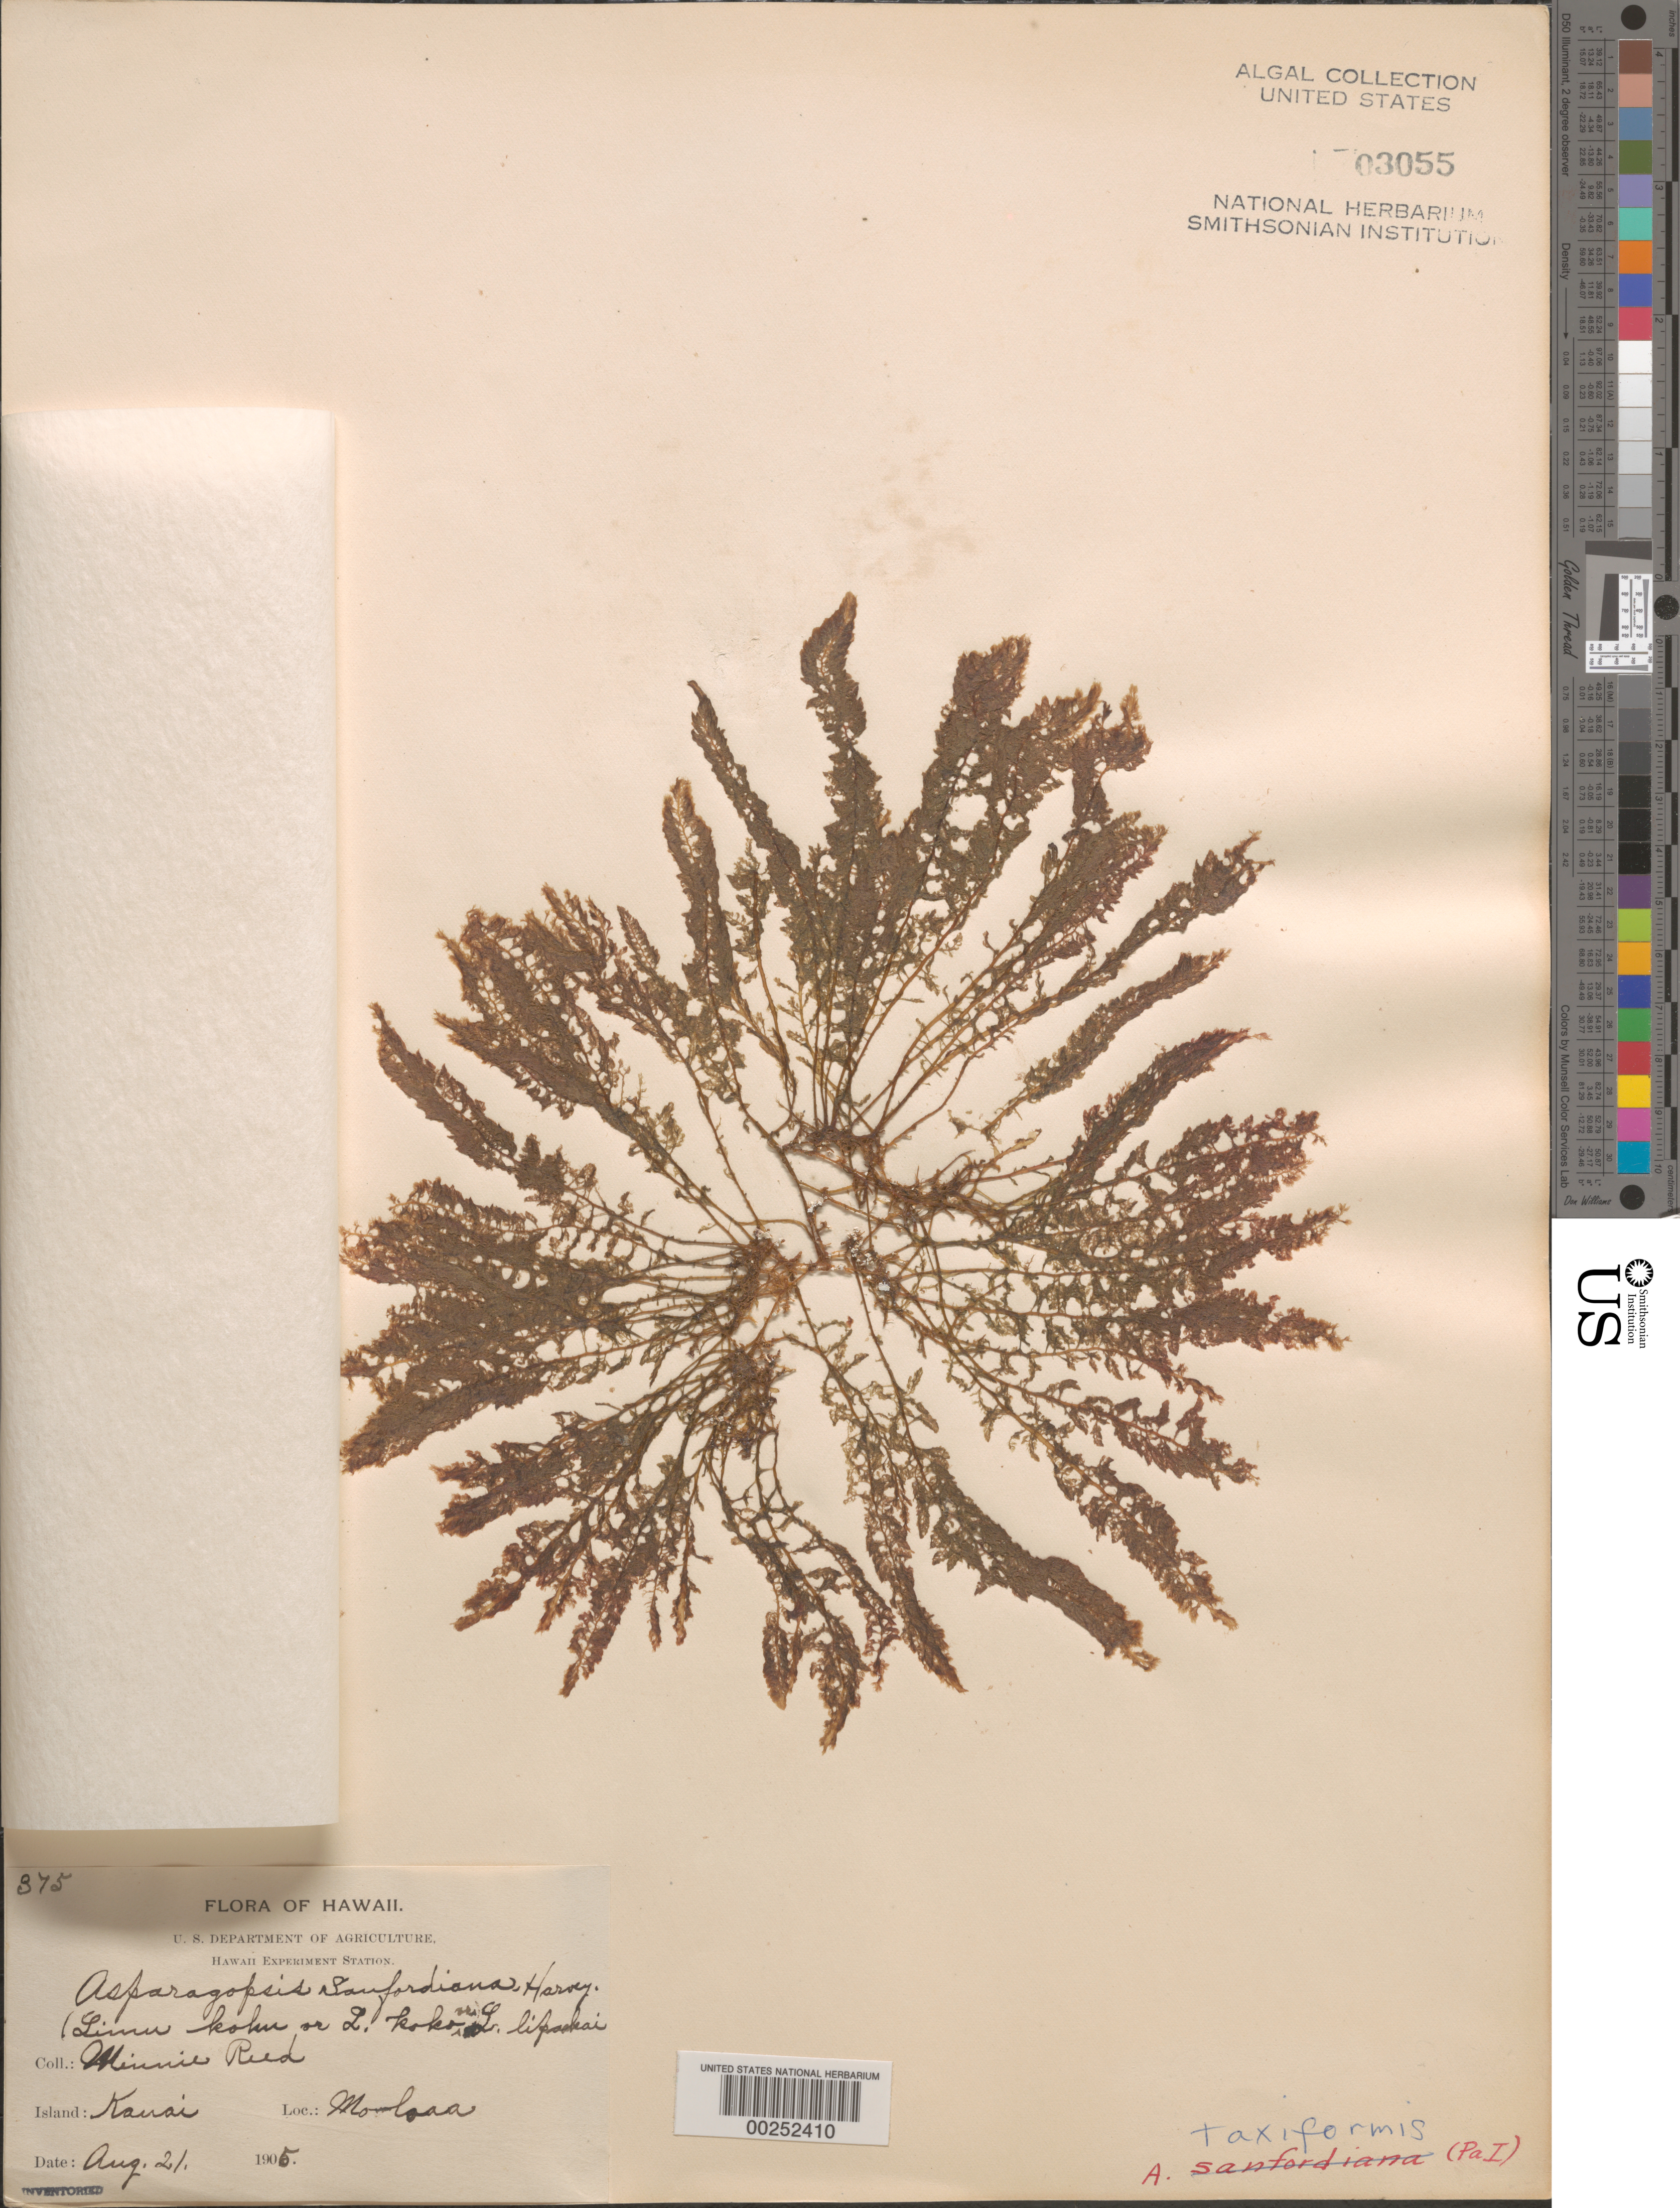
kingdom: Plantae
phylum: Rhodophyta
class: Florideophyceae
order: Bonnemaisoniales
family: Bonnemaisoniaceae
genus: Asparagopsis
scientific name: Asparagopsis taxiformis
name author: (Delile) Trevis.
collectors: M. Reed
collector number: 375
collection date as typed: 21 Aug 1905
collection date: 1905-08-21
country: United States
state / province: Hawaii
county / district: Kaui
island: Kaua'i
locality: Moloaa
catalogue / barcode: US 3055